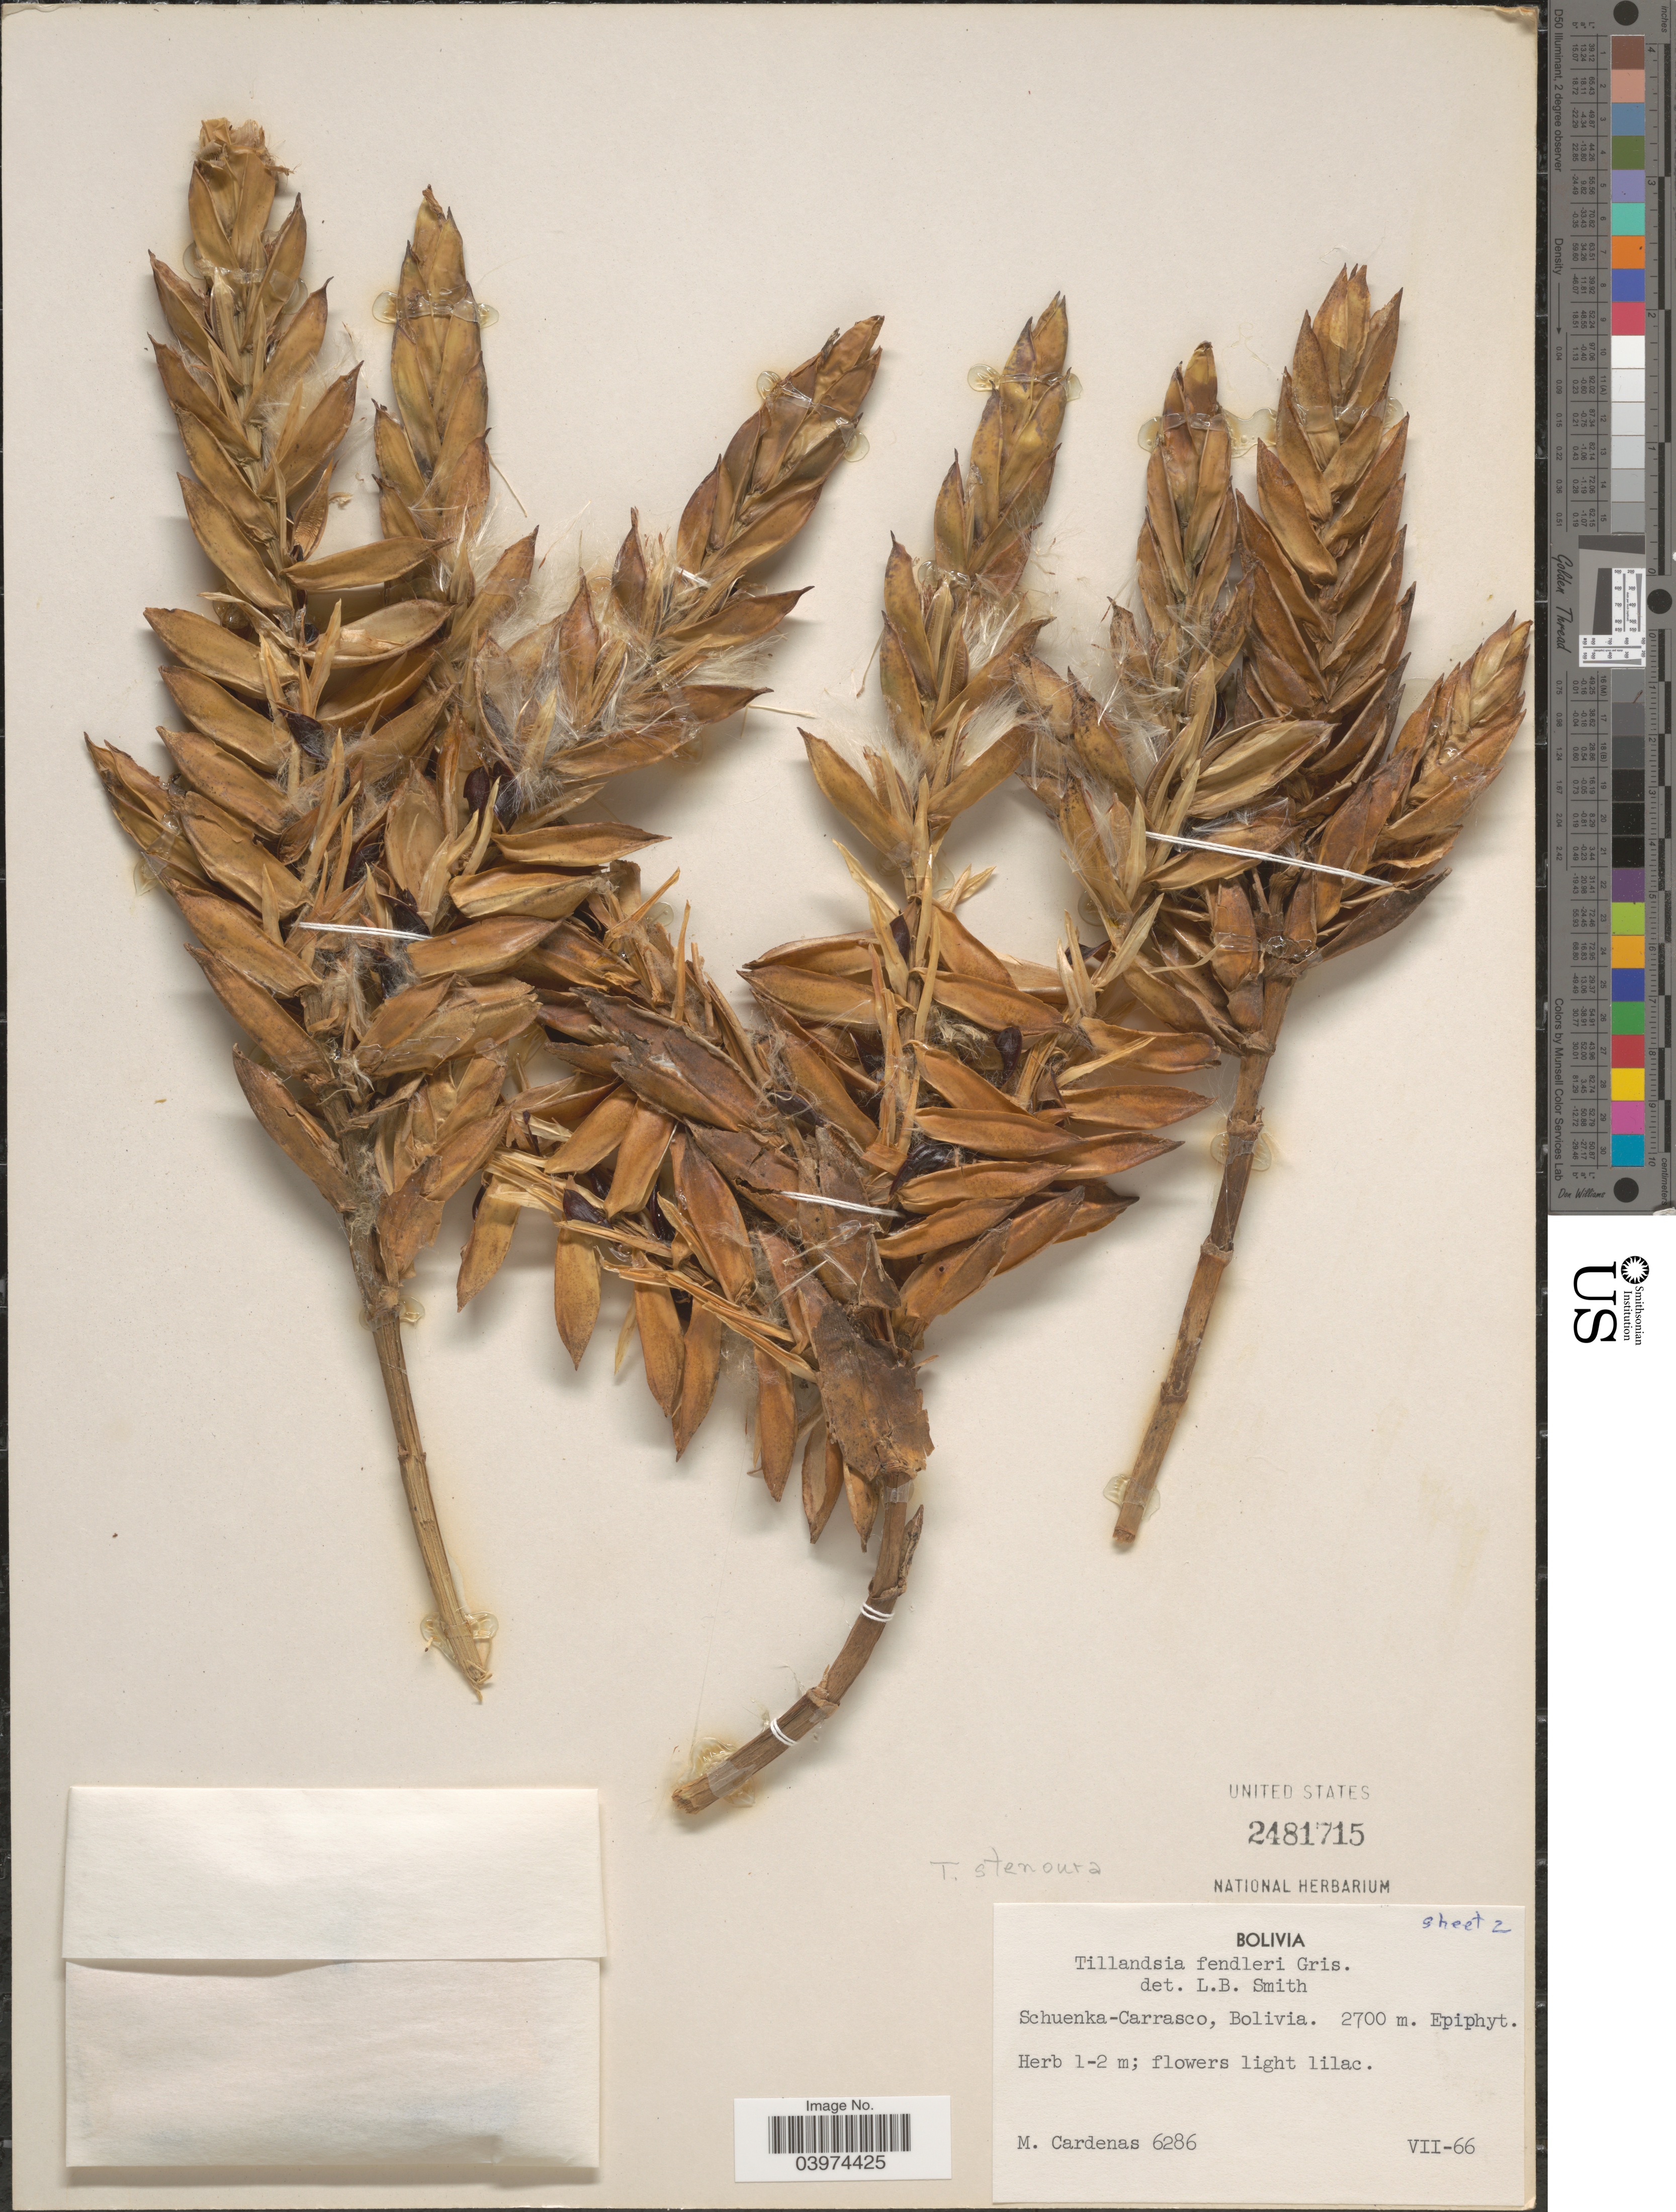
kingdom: Plantae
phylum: Tracheophyta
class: Liliopsida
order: Poales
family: Bromeliaceae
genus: Tillandsia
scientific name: Tillandsia stenoura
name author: Harms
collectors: M. Cárdenas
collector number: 6286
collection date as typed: Transcribed d/m/y: /7/66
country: Bolivia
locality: Schuenka - Carrasco.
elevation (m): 2700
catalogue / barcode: US 2481715